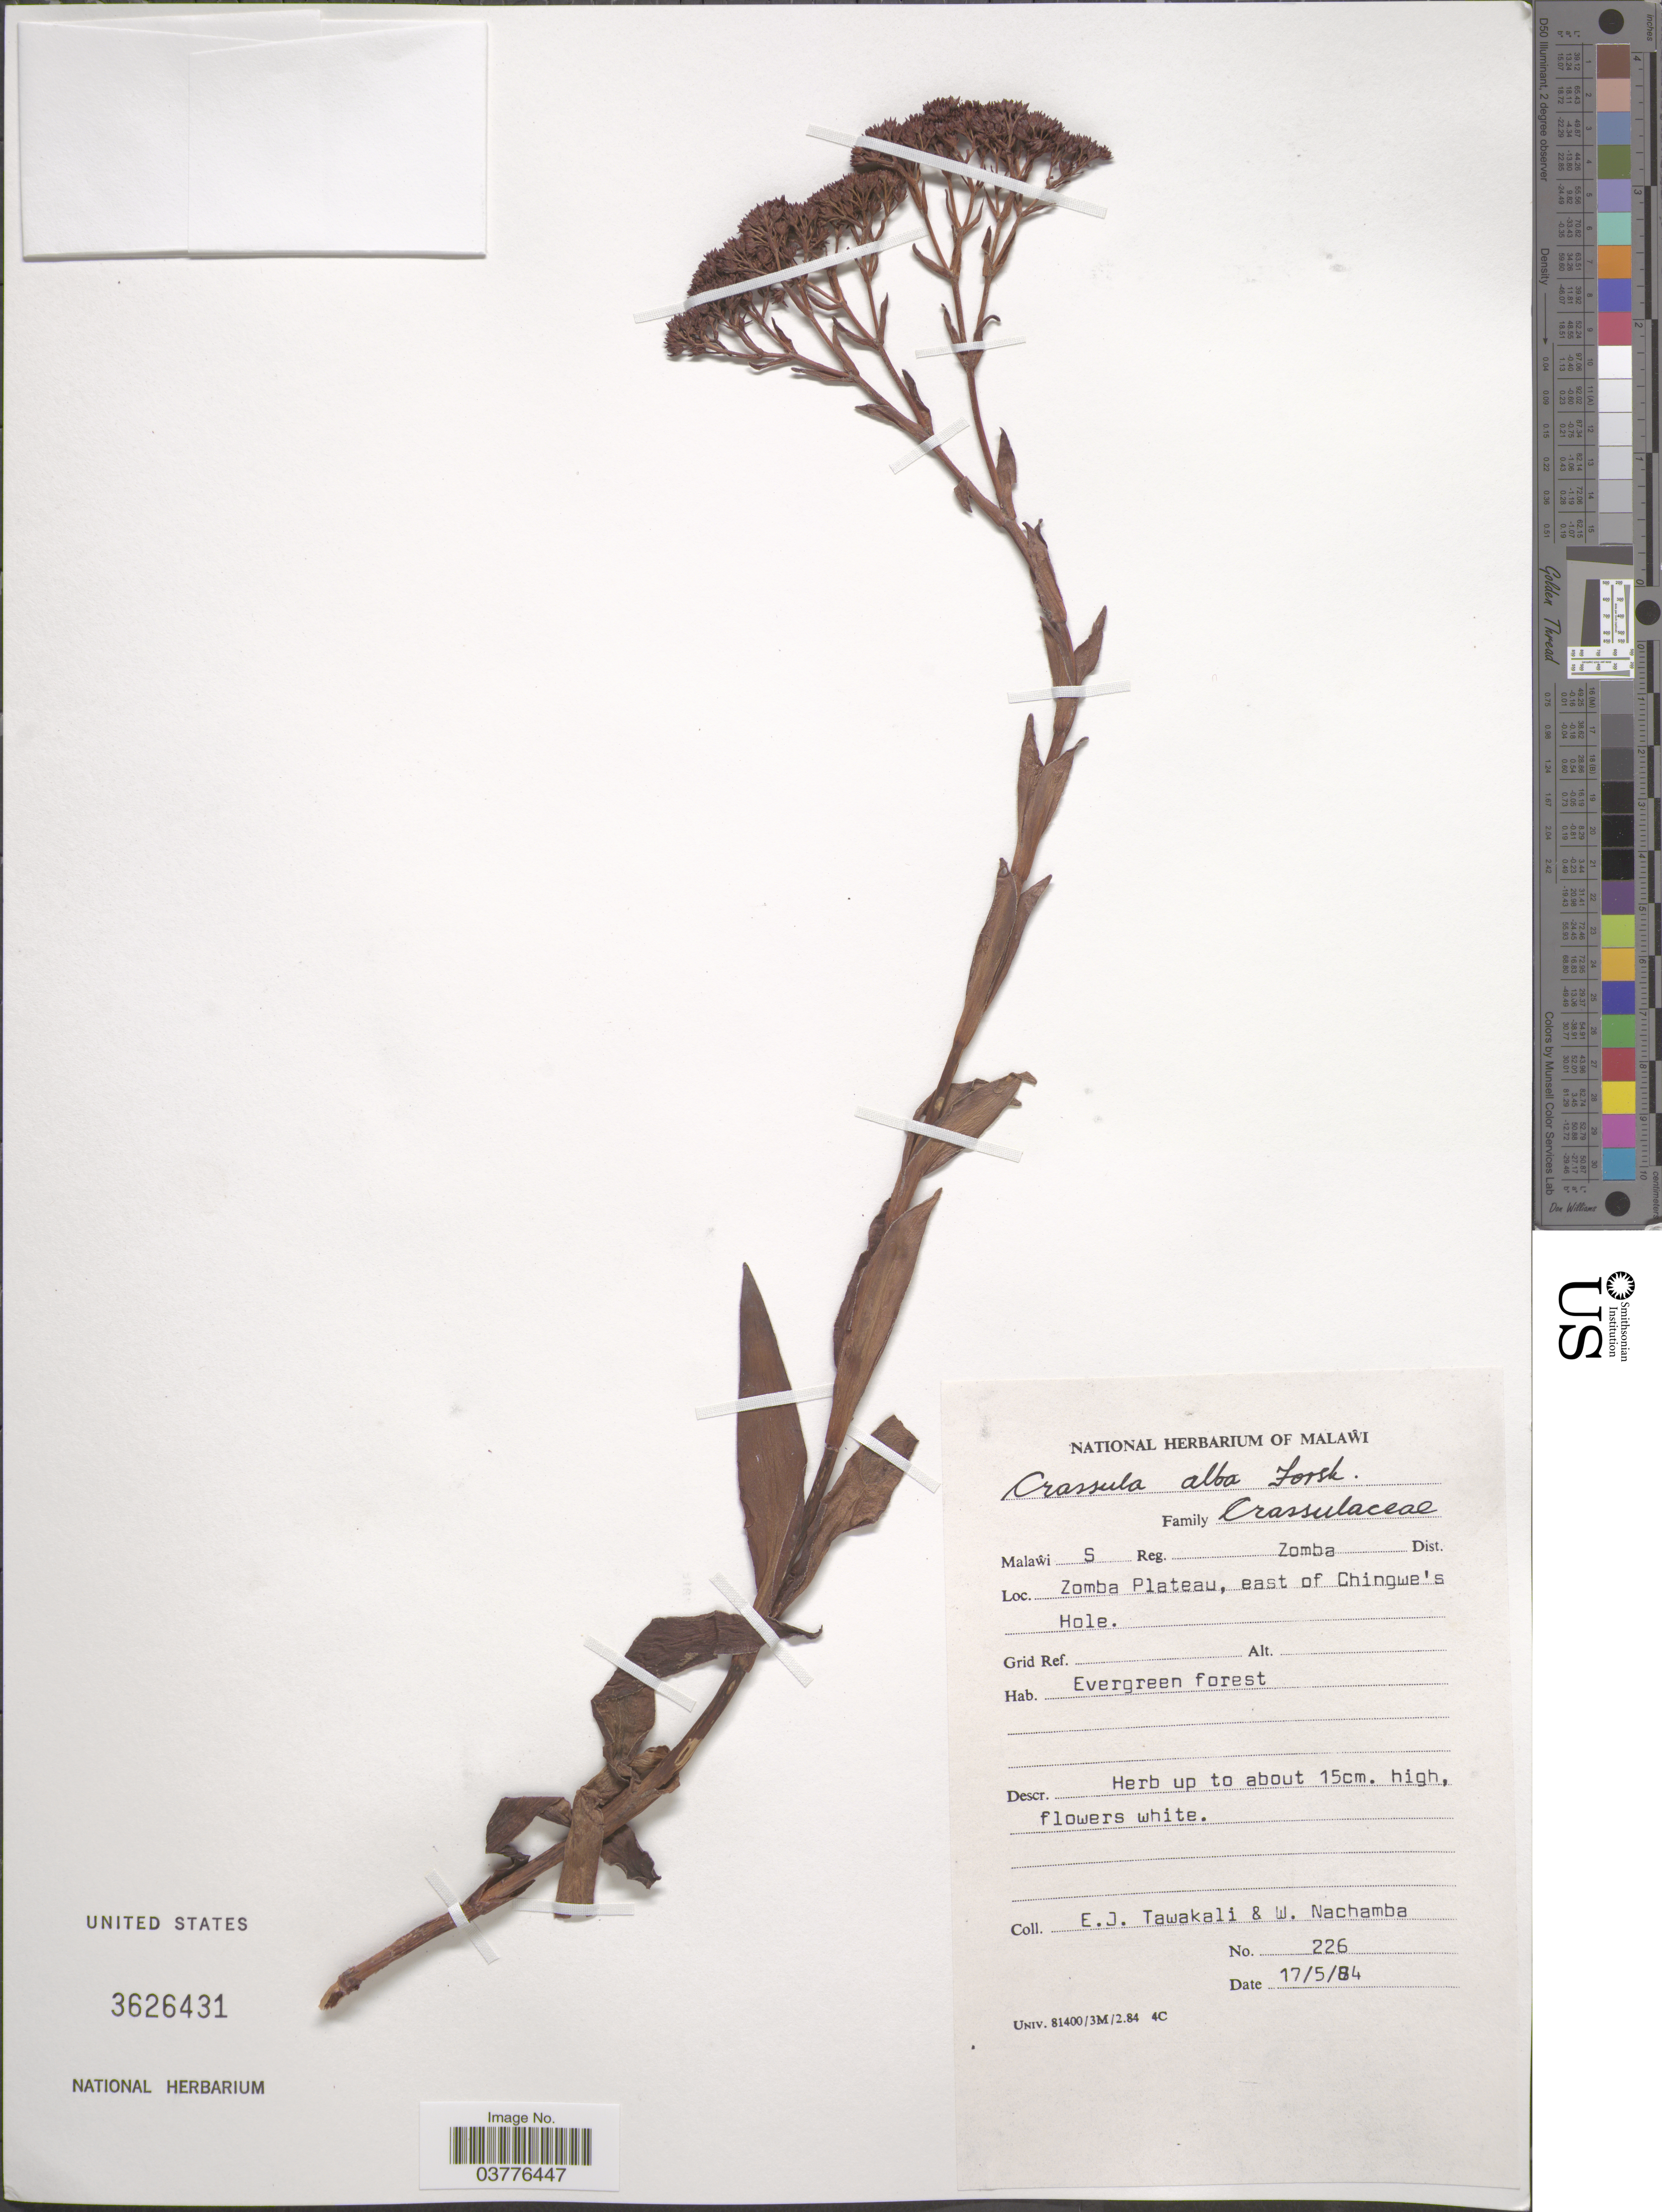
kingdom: Plantae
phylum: Tracheophyta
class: Magnoliopsida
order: Saxifragales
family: Crassulaceae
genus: Crassula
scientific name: Crassula alba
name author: Forssk.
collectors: E. Tawakali & W. Nachamba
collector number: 226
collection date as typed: Transcribed d/m/y: 17/5/84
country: Malawi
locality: Malawi S. Reg. Zomba Dist. Zomba Plateau, east of Chingwe's Hole.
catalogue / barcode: US 3626431